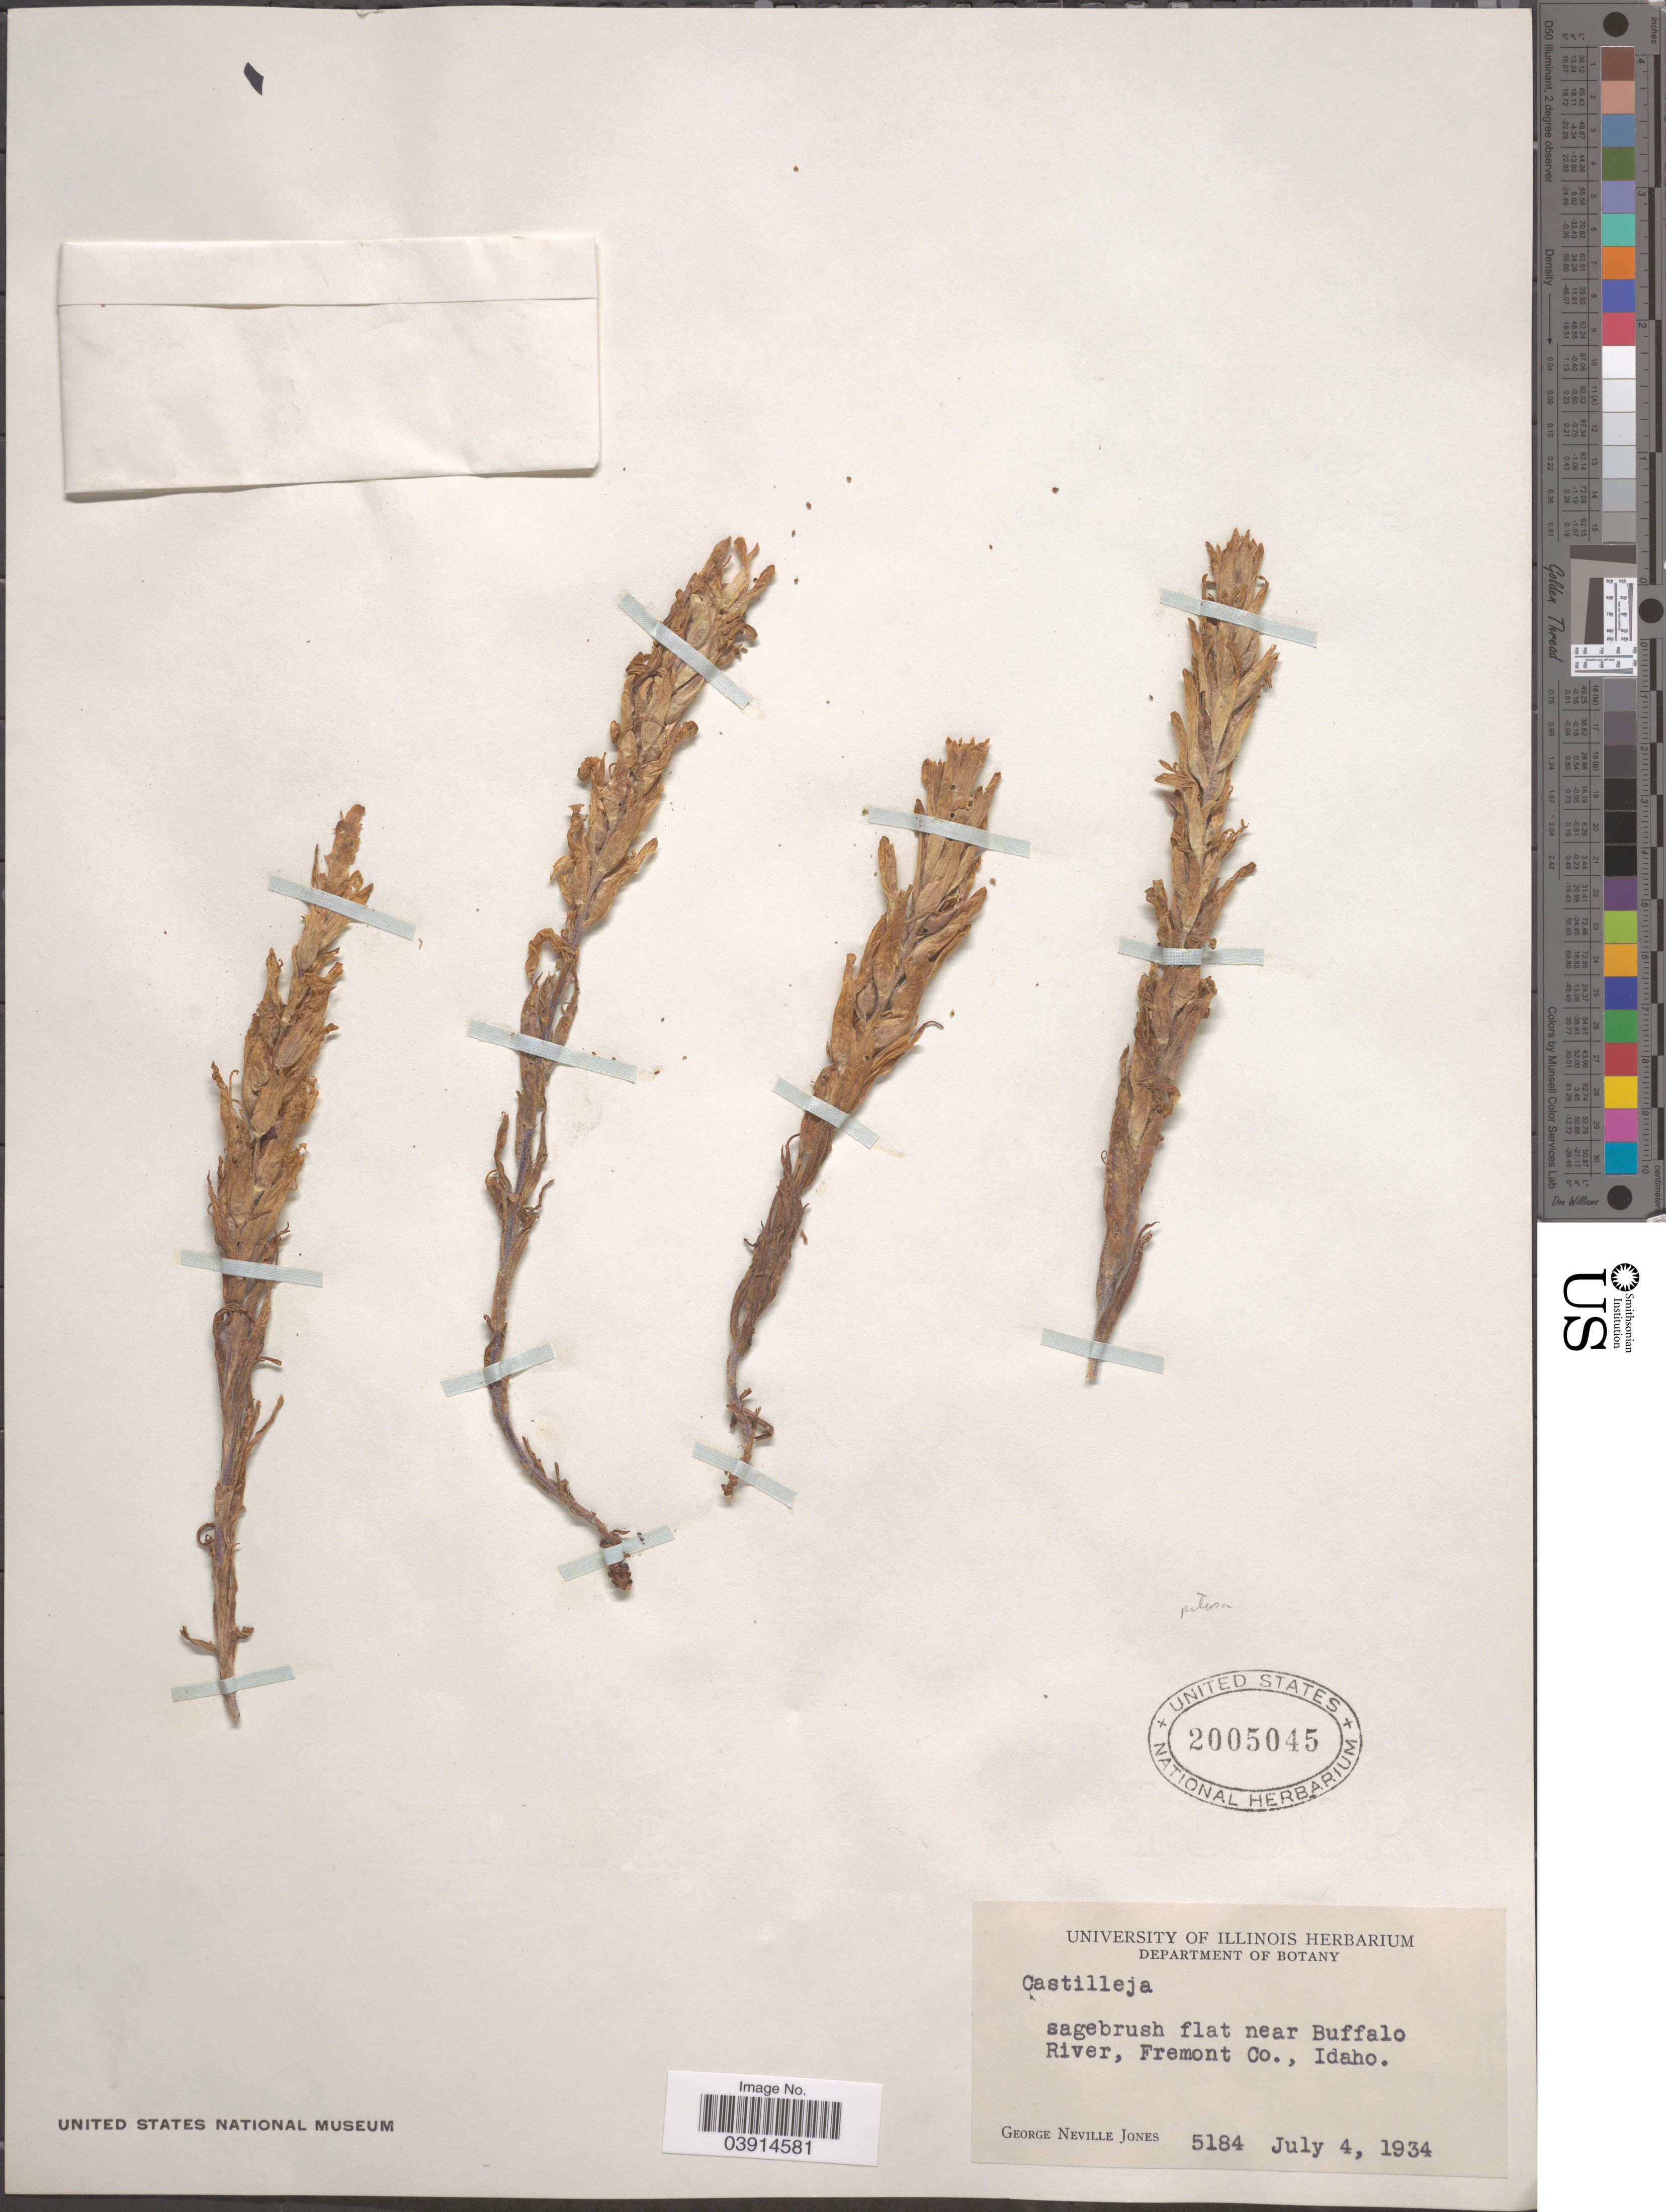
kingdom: Plantae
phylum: Tracheophyta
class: Magnoliopsida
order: Lamiales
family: Orobanchaceae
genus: Castilleja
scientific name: Castilleja sp.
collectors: G. N. Jones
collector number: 5184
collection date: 1934-07-04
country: United States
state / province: Idaho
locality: Near Buffalo River, Fremont Co.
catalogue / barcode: US 2005045